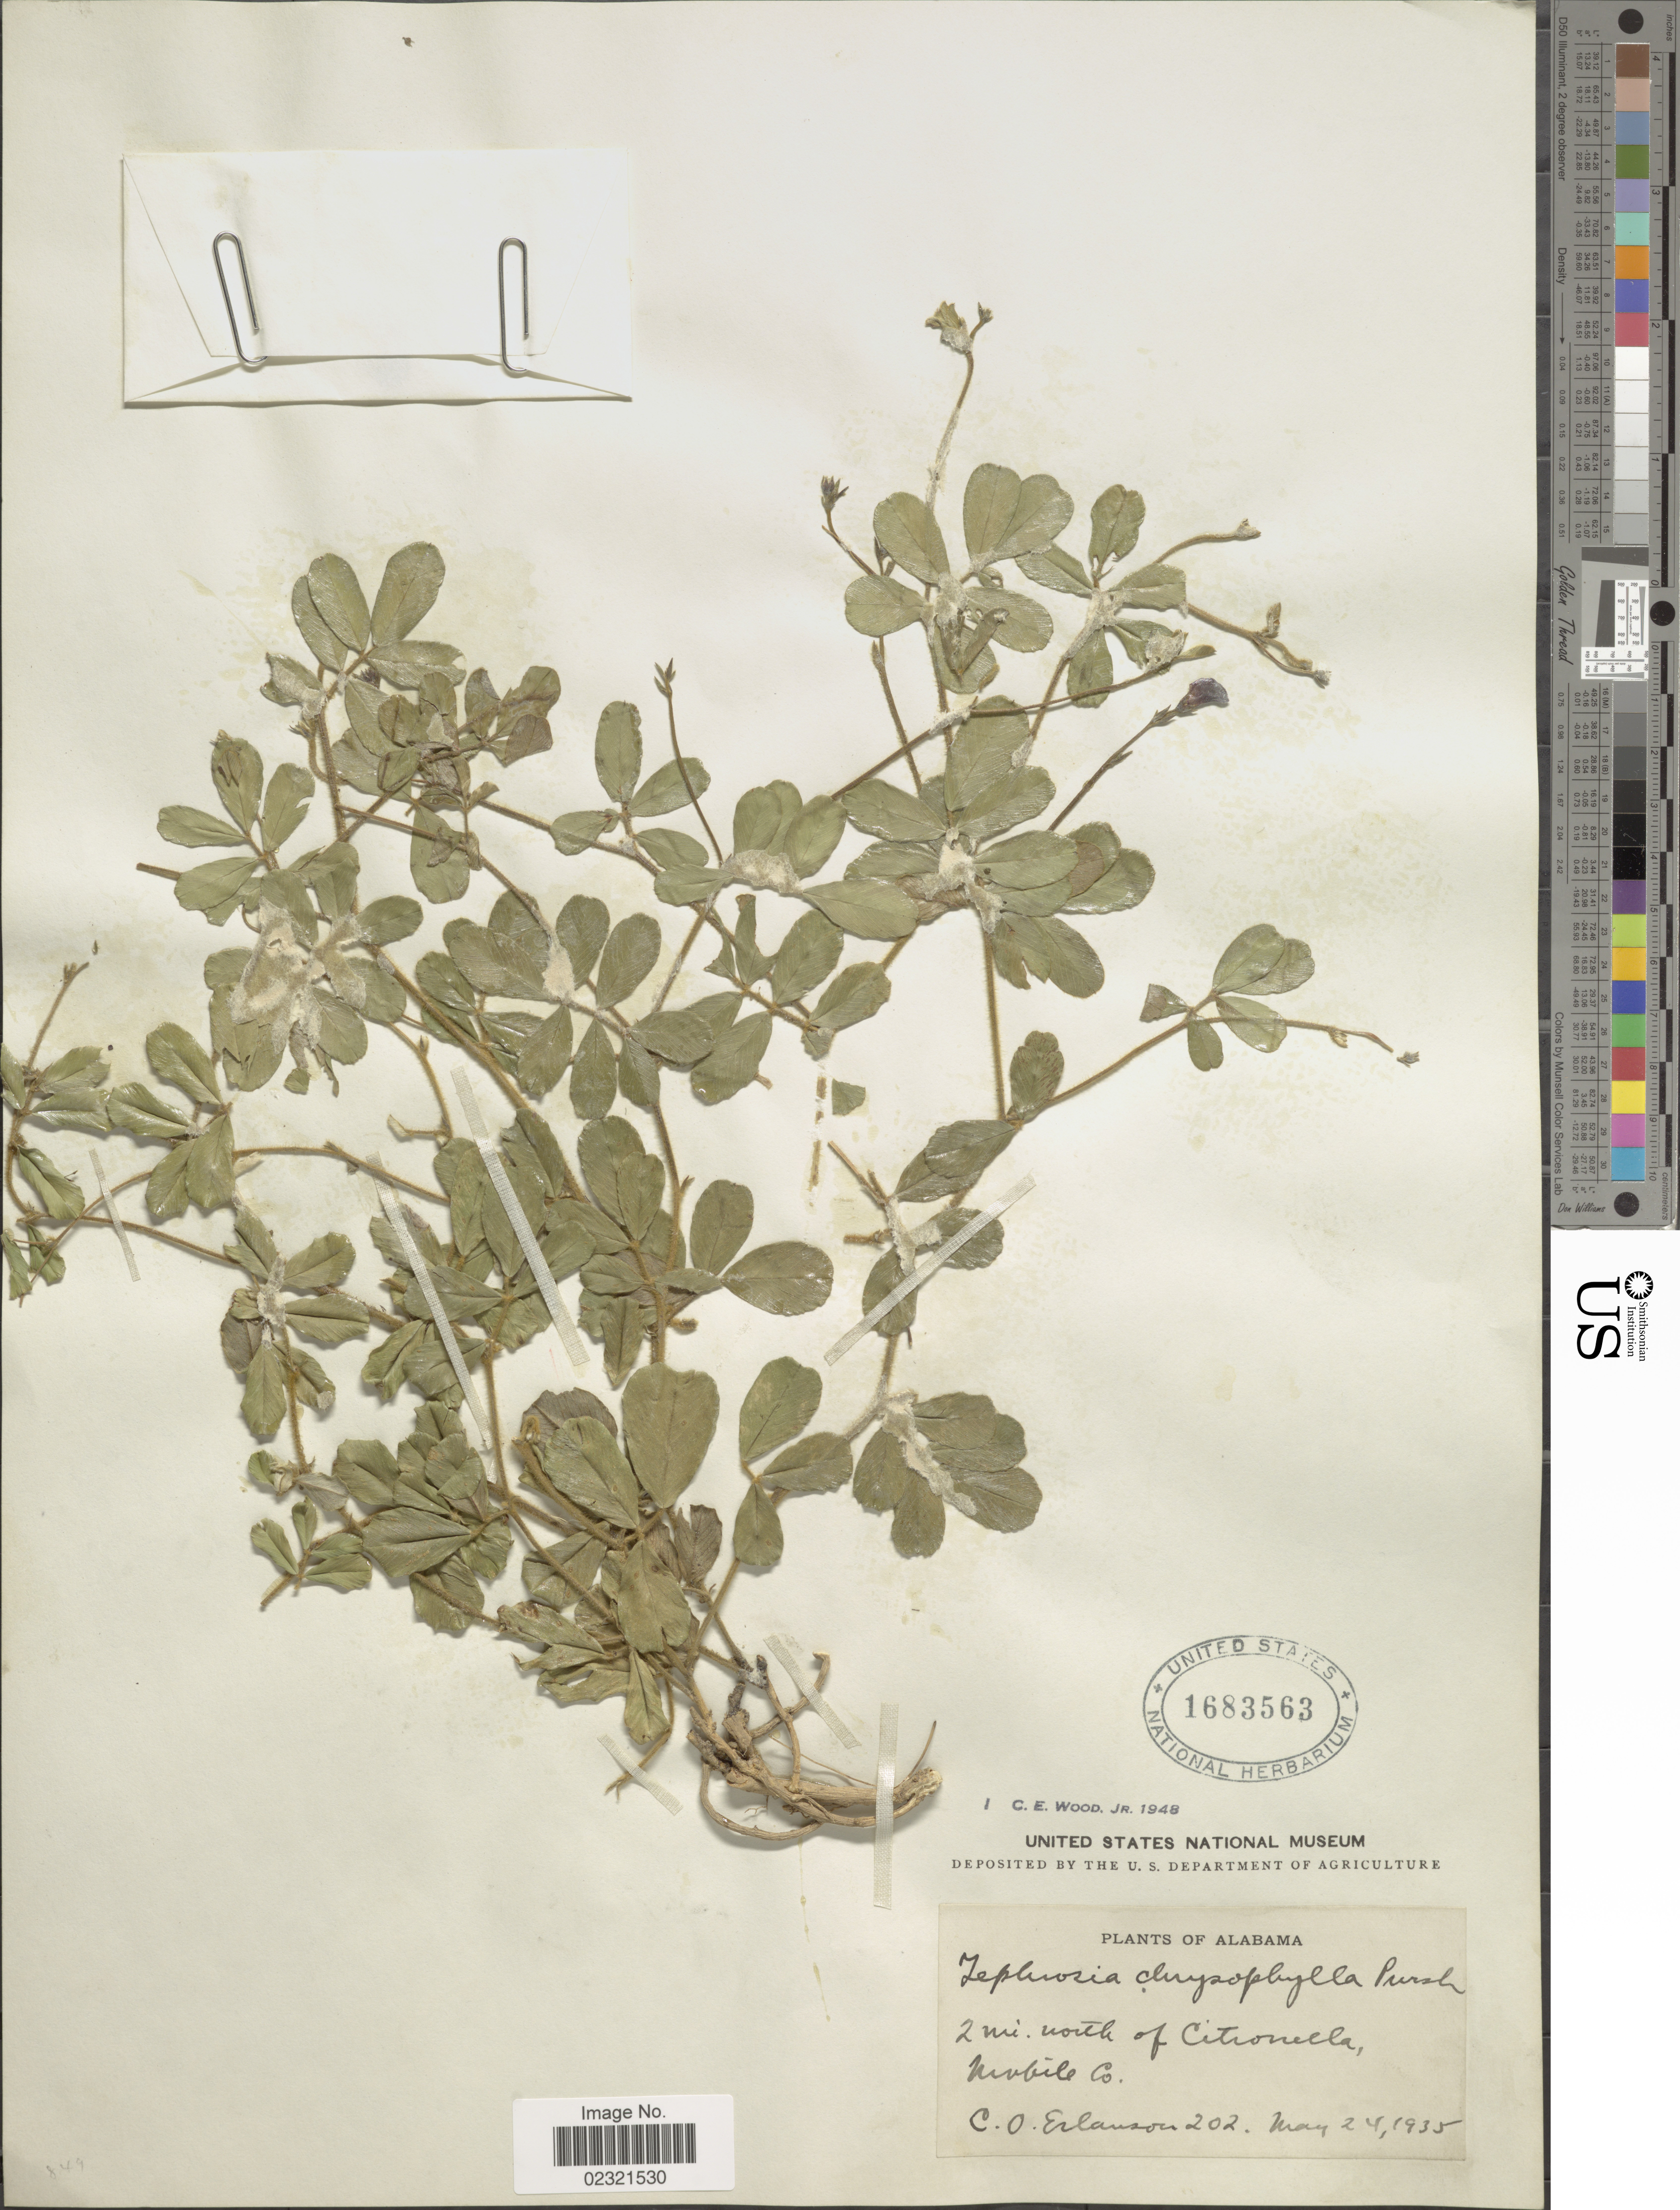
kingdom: Plantae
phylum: Tracheophyta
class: Magnoliopsida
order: Fabales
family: Fabaceae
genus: Tephrosia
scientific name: Tephrosia chrysophylla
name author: Pursh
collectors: C. O. Erlanson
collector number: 202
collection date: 1935-05-24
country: United States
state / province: Alabama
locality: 2 mi. north of Citronella, Mobile Co.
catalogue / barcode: US 1683563